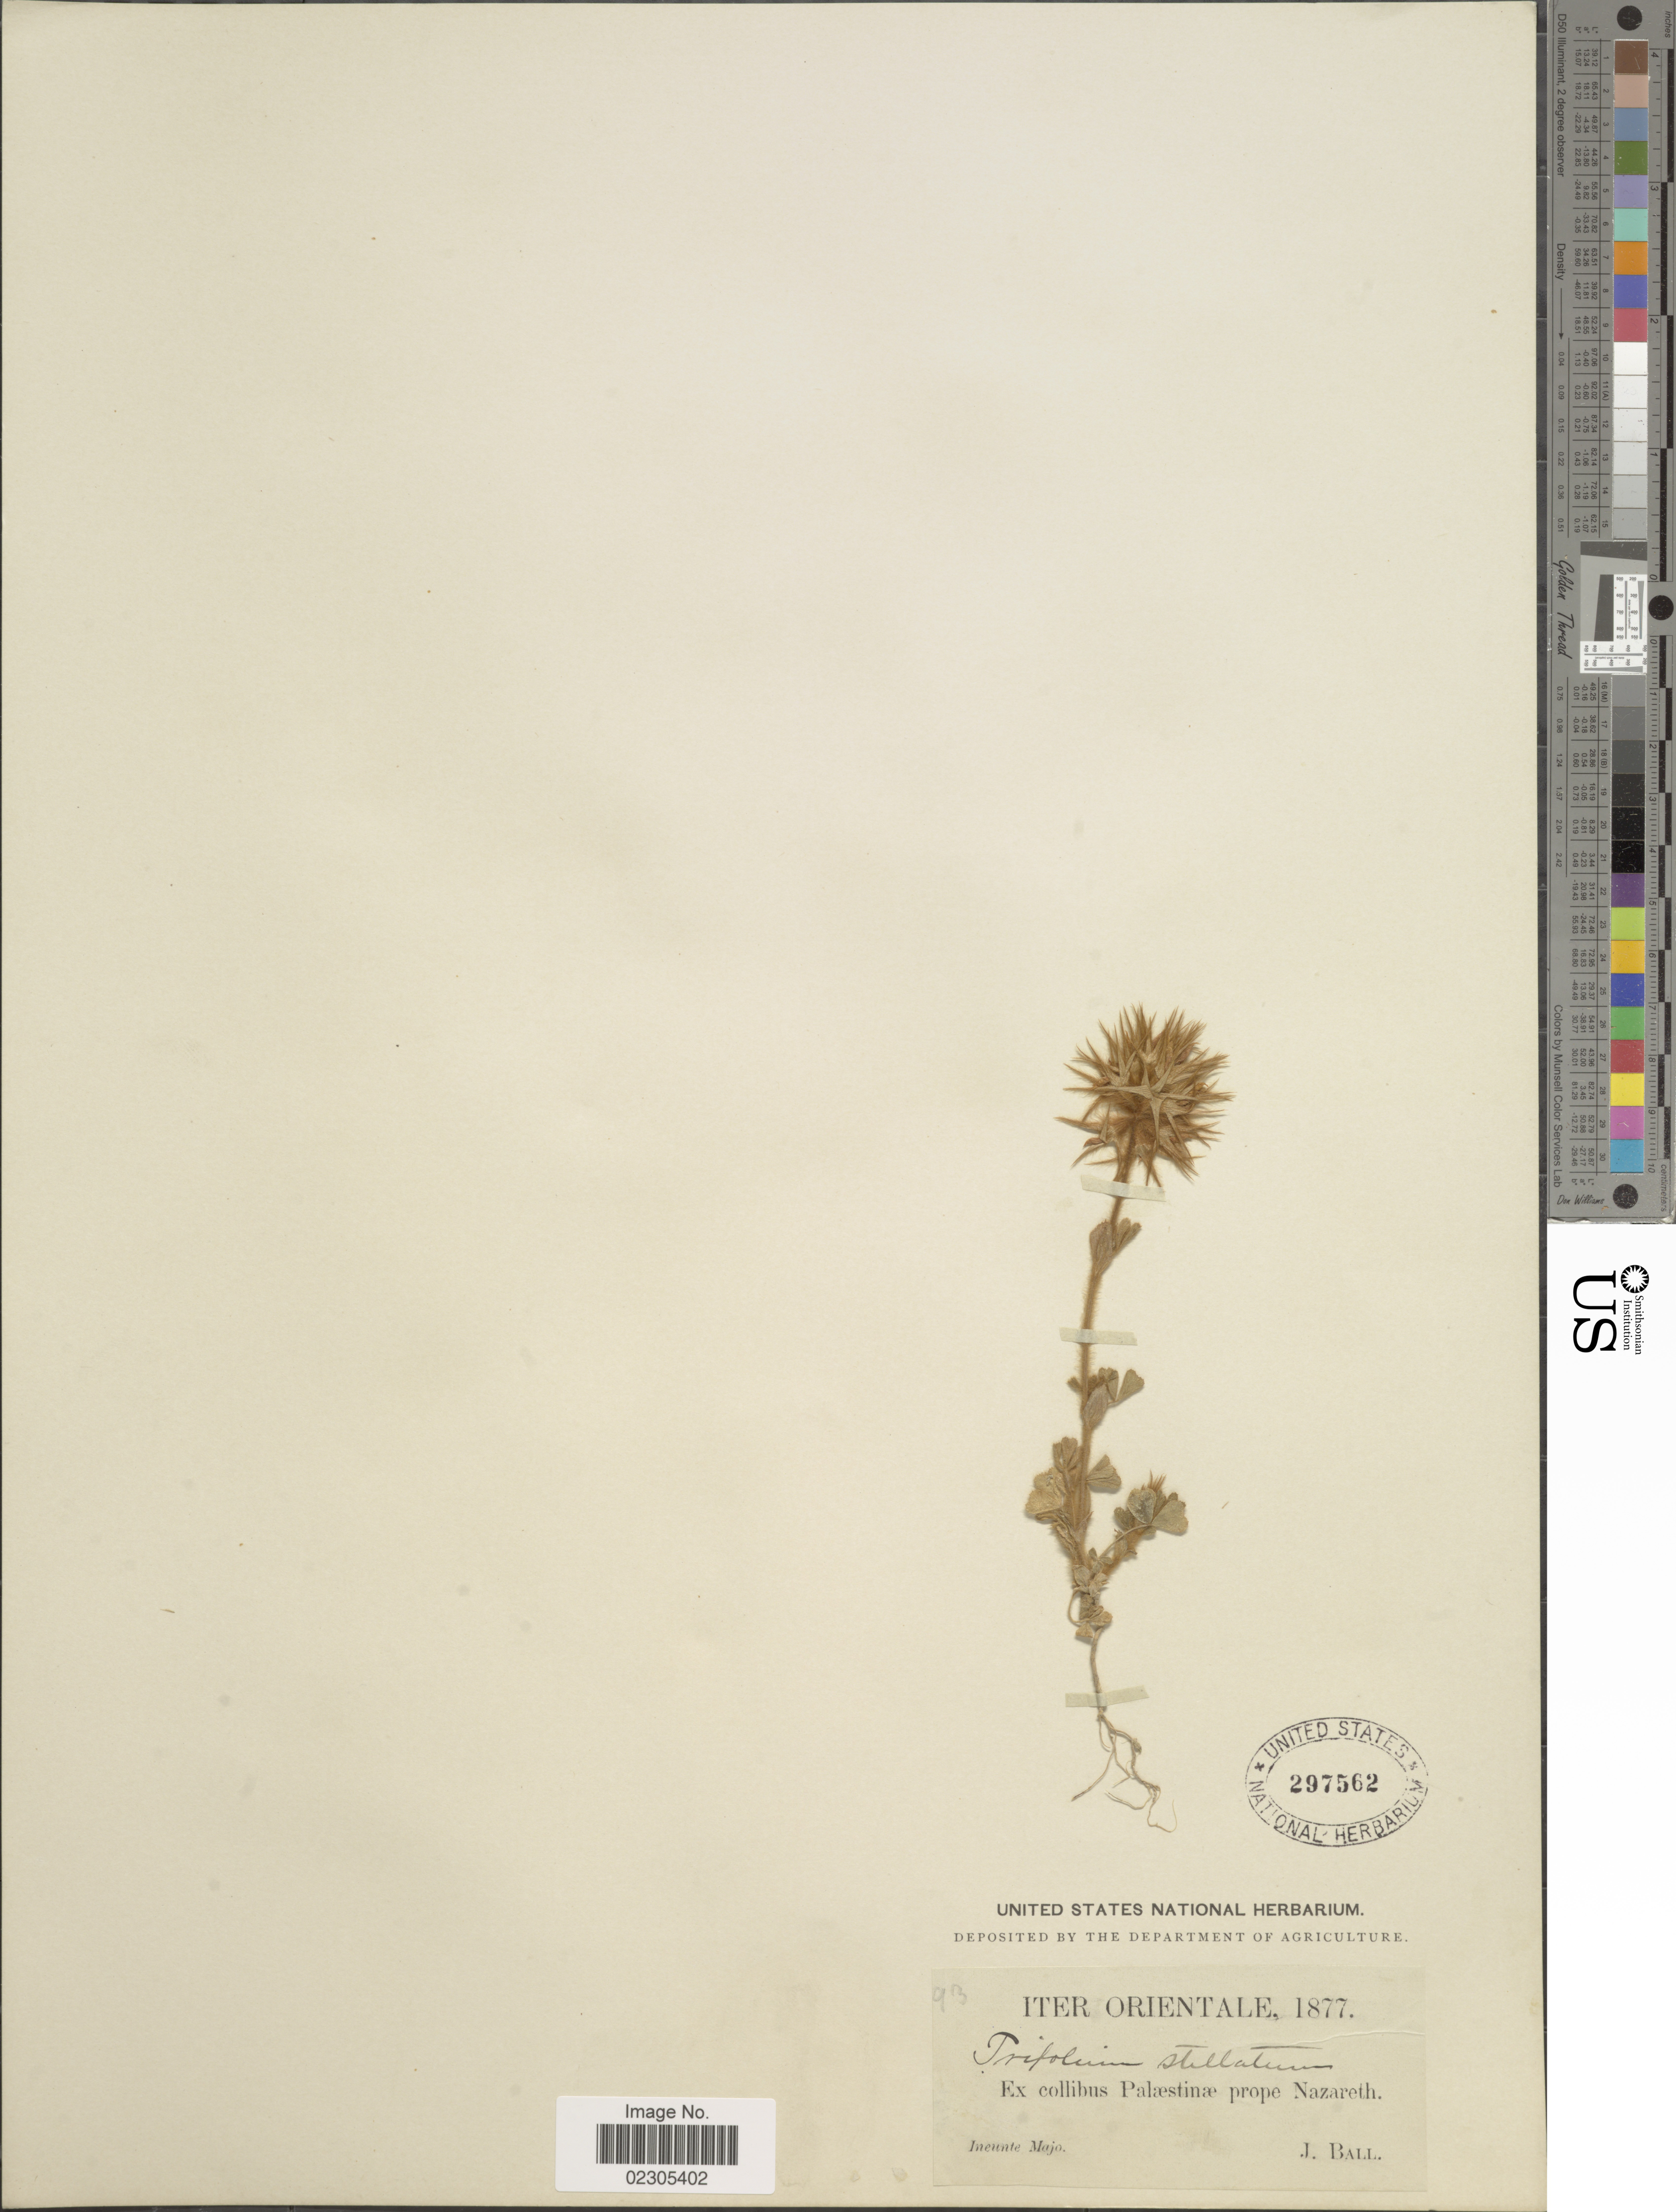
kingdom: Plantae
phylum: Tracheophyta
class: Magnoliopsida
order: Fabales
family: Fabaceae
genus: Trifolium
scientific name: Trifolium stellatum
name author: L.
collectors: J. Ball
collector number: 93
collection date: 1877-05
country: Israel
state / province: Northern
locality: Orientale, Palaestinae prope Nazareth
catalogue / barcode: US 297562